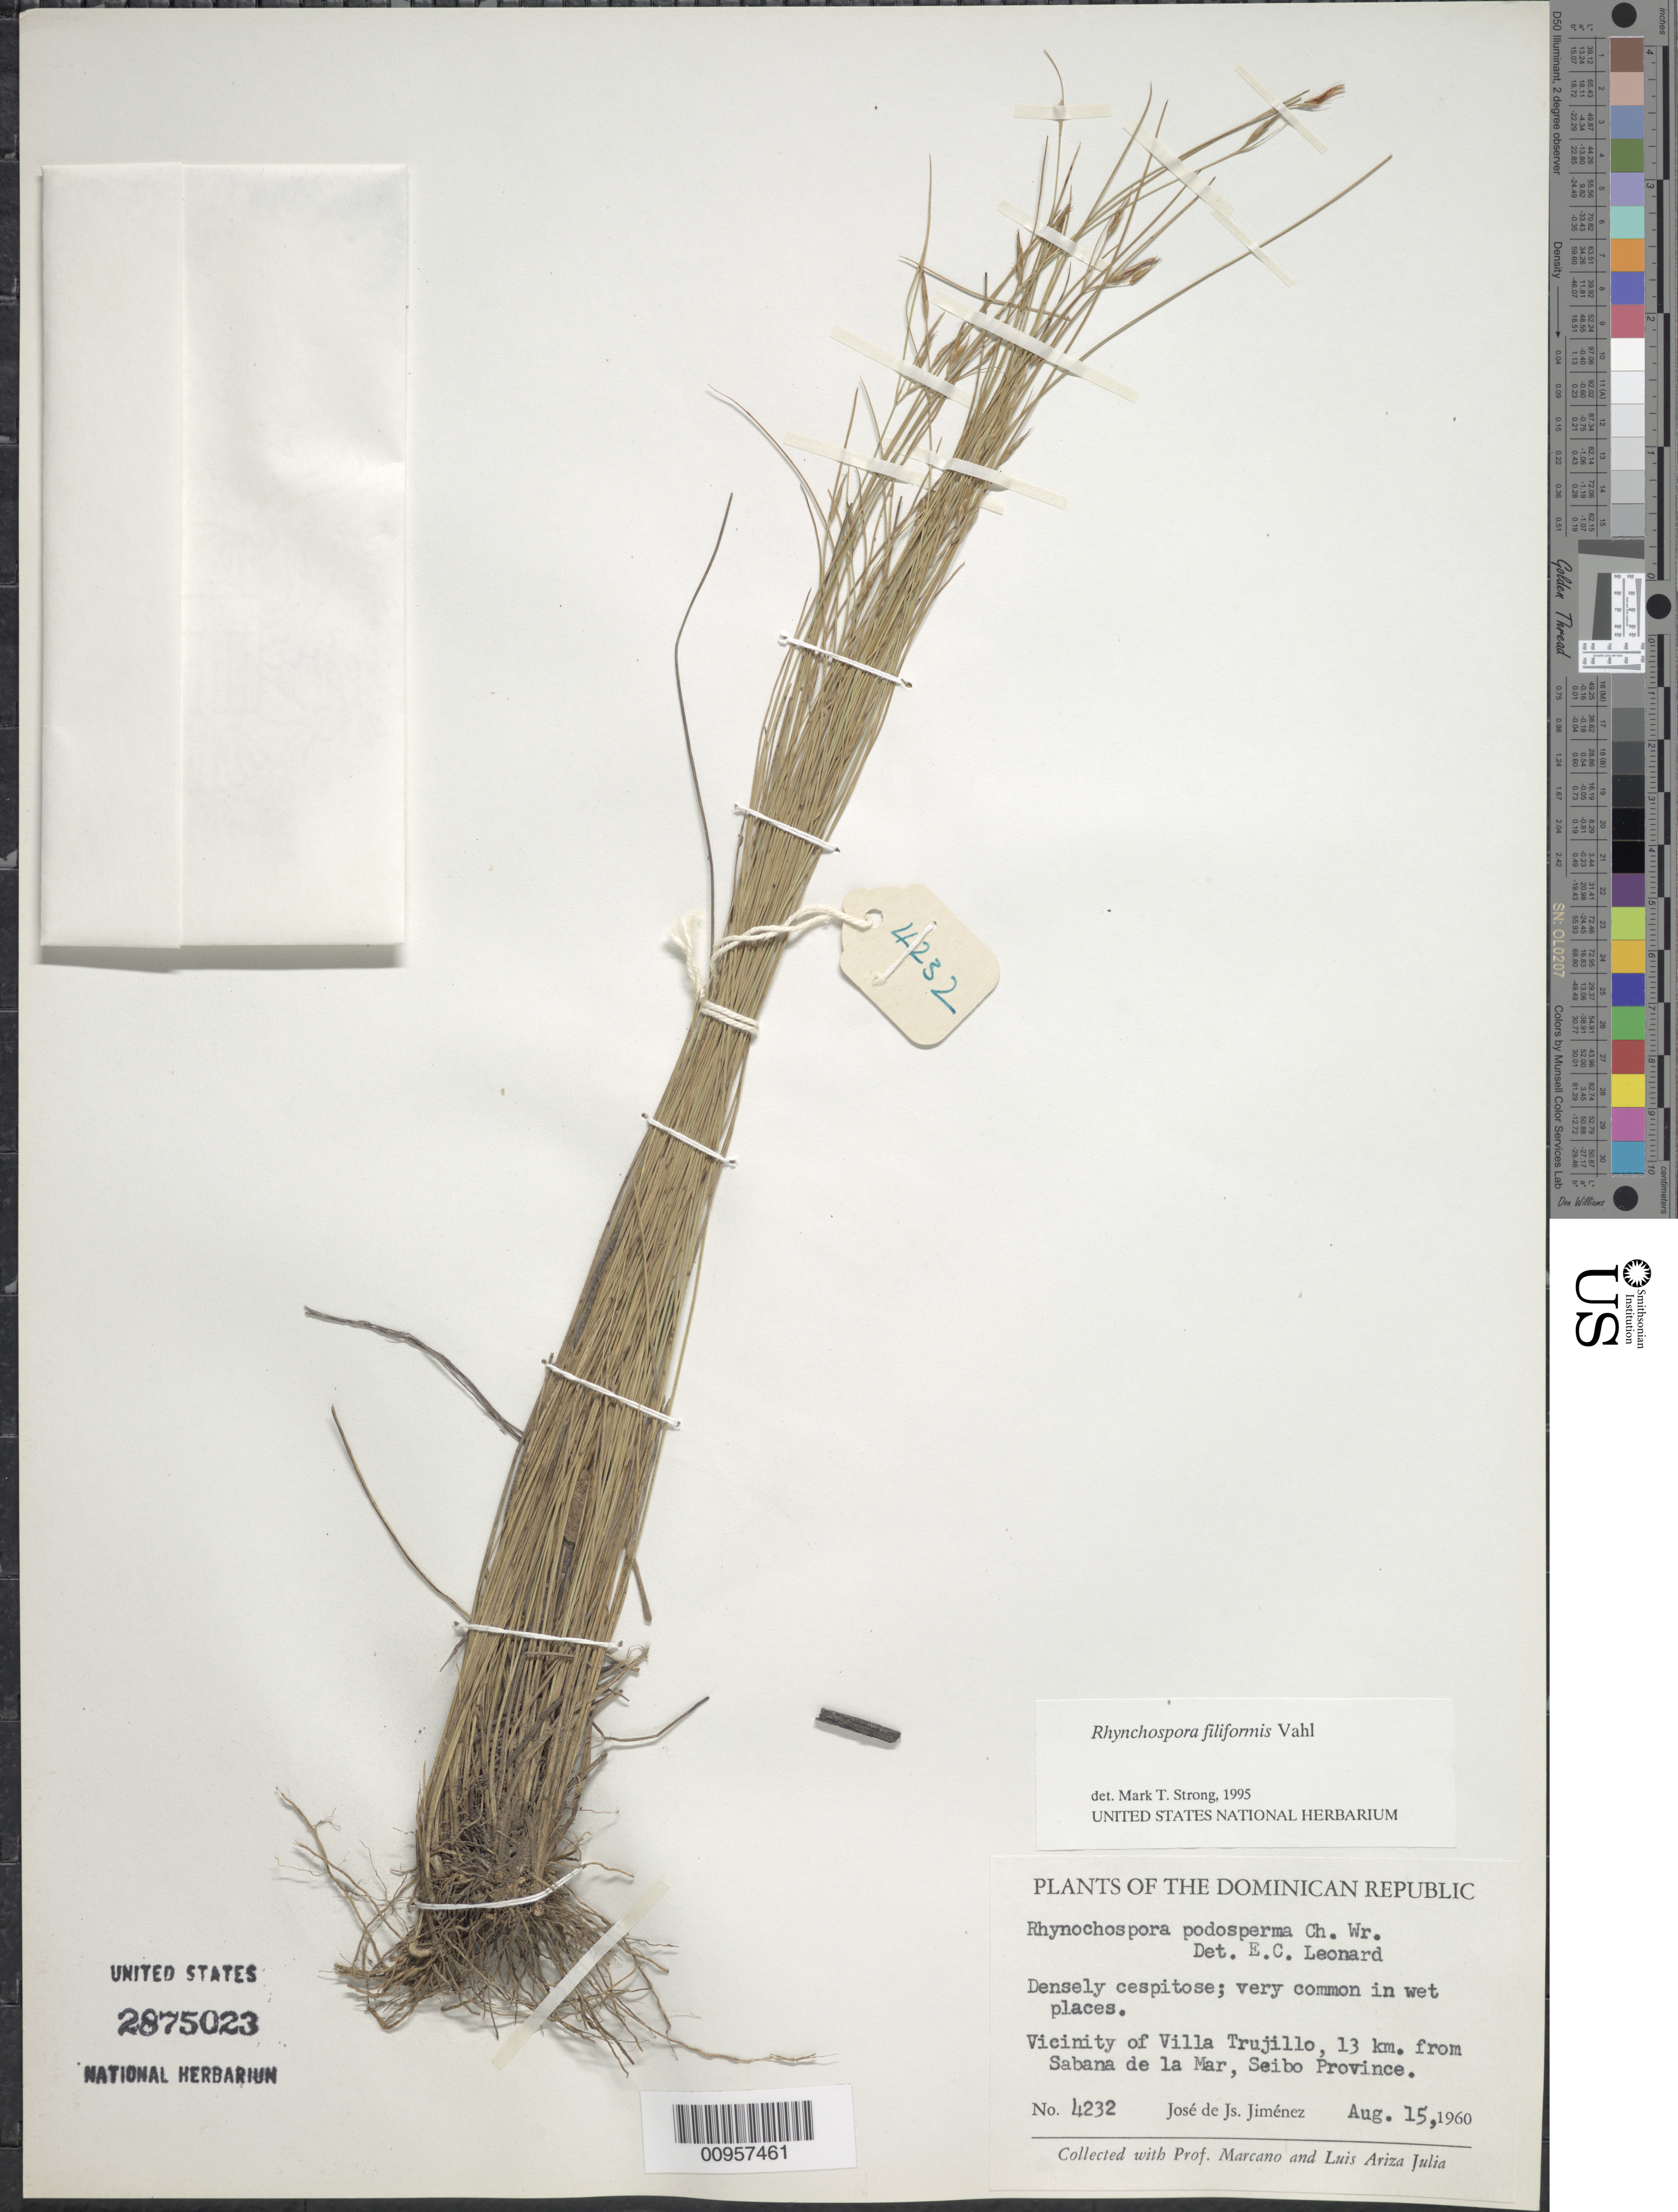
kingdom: Plantae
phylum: Tracheophyta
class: Liliopsida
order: Poales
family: Cyperaceae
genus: Rhynchospora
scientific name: Rhynchospora filiformis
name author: Vahl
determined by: Strong, M. T., (US), Smithsonian Institution - National Museum of Natural History (UNITED STATES)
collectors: J. J. Jiménez, P. Marcano & L. Ariza-Julia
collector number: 4232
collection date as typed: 15 Aug 1960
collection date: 1960-08-15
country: Dominican Republic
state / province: El Seibo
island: Hispaniola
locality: Vicinity of Villa Trujillo, 13 km. from Sabana de la Mar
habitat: In wet places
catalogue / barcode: US 2875023